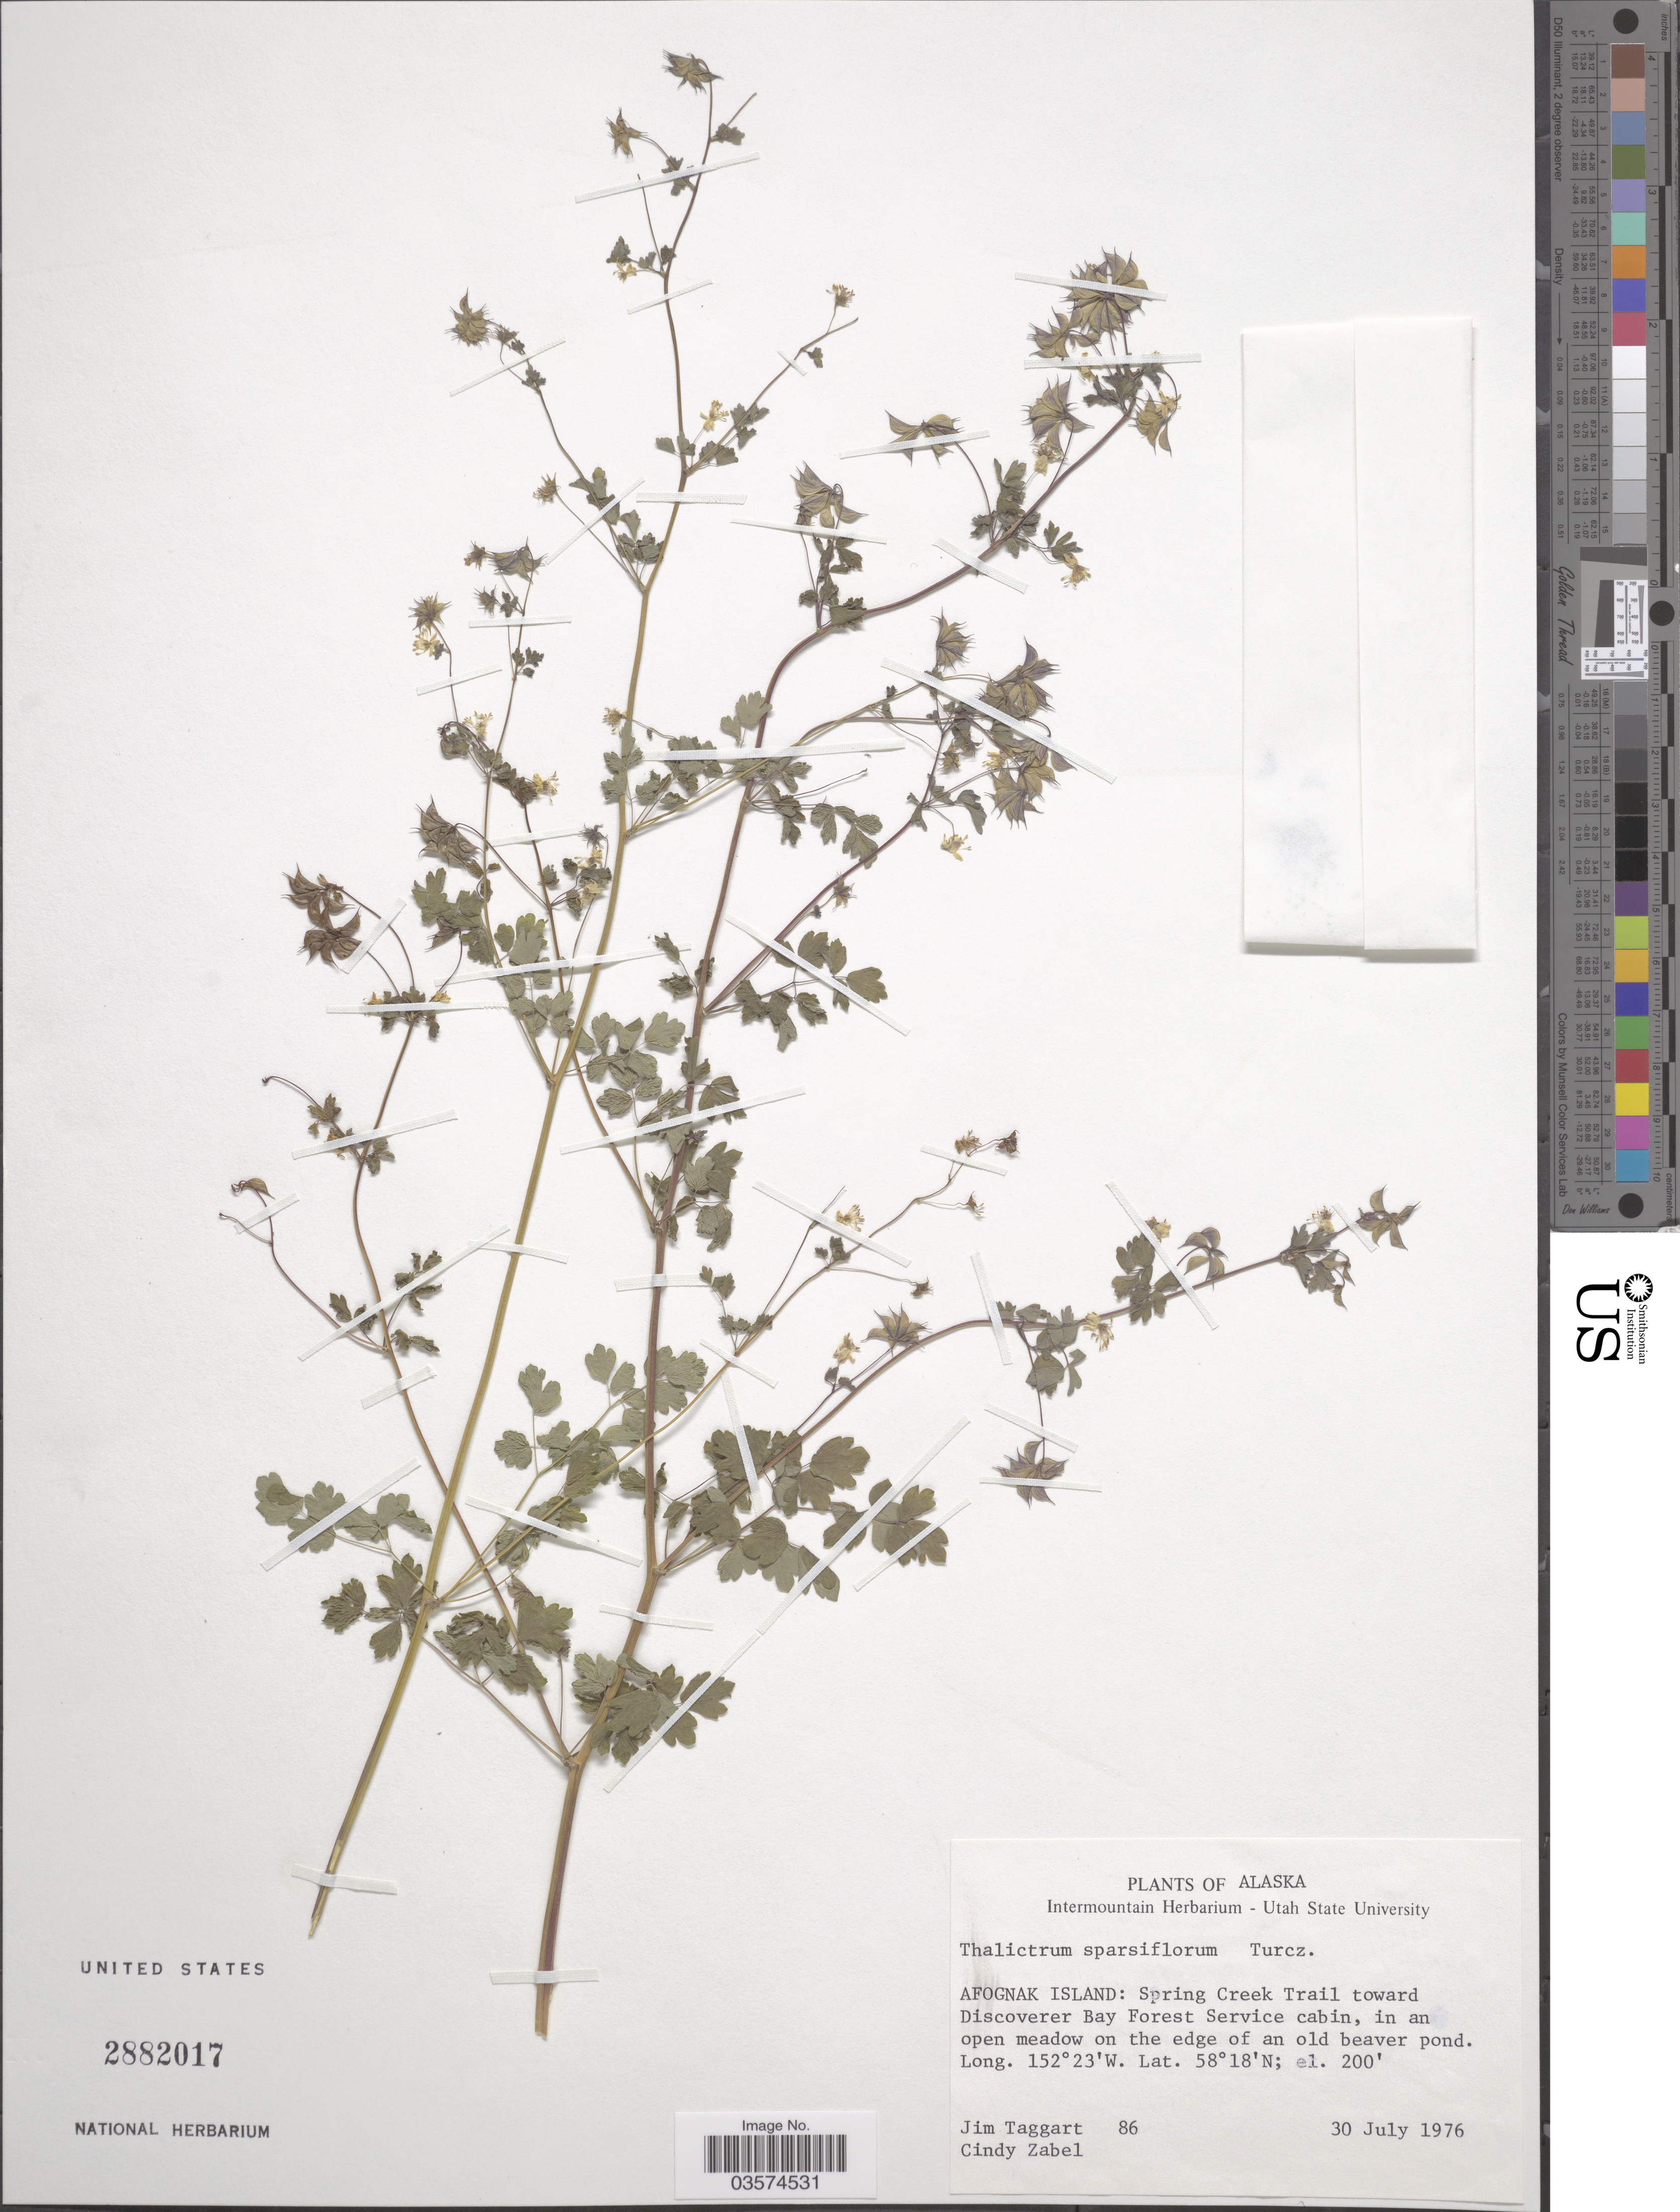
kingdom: Plantae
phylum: Tracheophyta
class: Magnoliopsida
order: Ranunculales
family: Ranunculaceae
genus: Thalictrum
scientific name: Thalictrum sparsiflorum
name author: Turcz. ex Fisch. & C.A. Mey.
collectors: J. Taggart & C. Zabel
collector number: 86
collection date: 1976-07-30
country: United States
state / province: Alaska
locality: Afognak Island: Spring Creek Trail toward Discoverer Bay Forest Service cabin, in an open meadow on the edge of an old beaver pond.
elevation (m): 61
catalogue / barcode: US 2882017